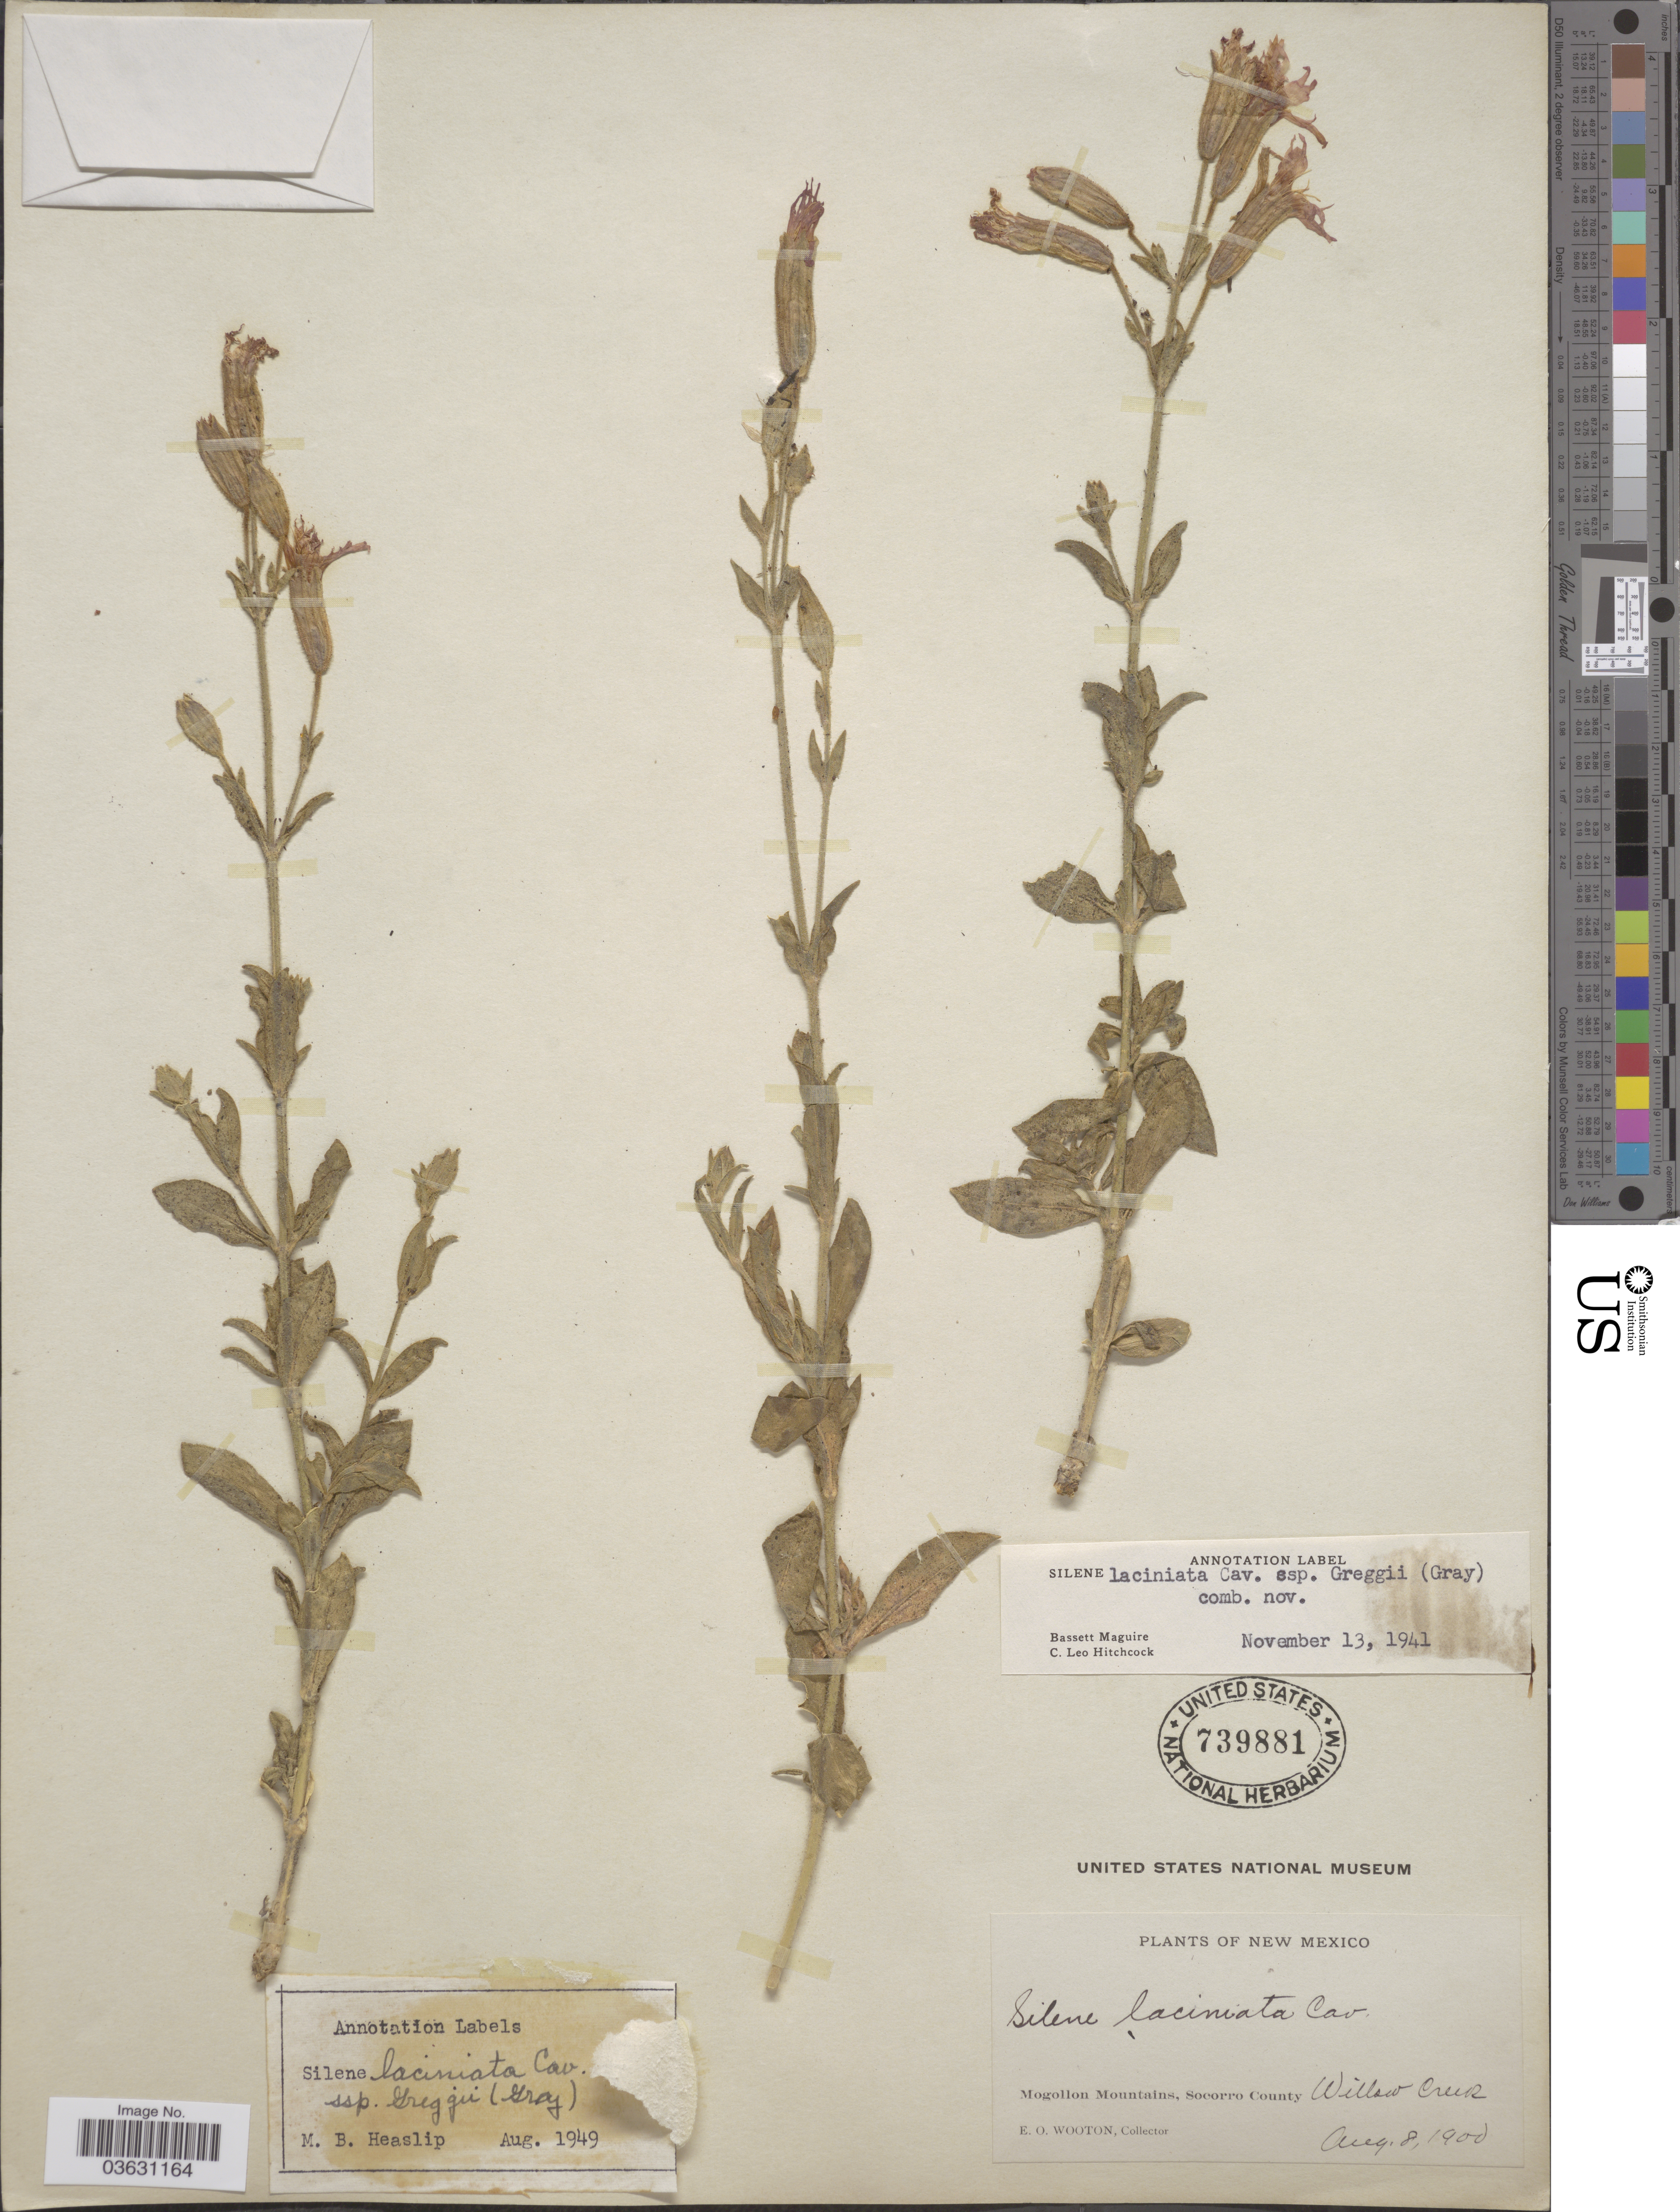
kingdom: Plantae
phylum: Tracheophyta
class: Magnoliopsida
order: Caryophyllales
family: Caryophyllaceae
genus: Silene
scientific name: Silene laciniata subsp. greggii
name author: (A. Gray) C.L. Hitchc. & Maguire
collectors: E. O. Wooton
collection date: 1900-08-08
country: United States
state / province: New Mexico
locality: Mogollon Mountains, Socorro County Willow Creek.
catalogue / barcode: US 739881